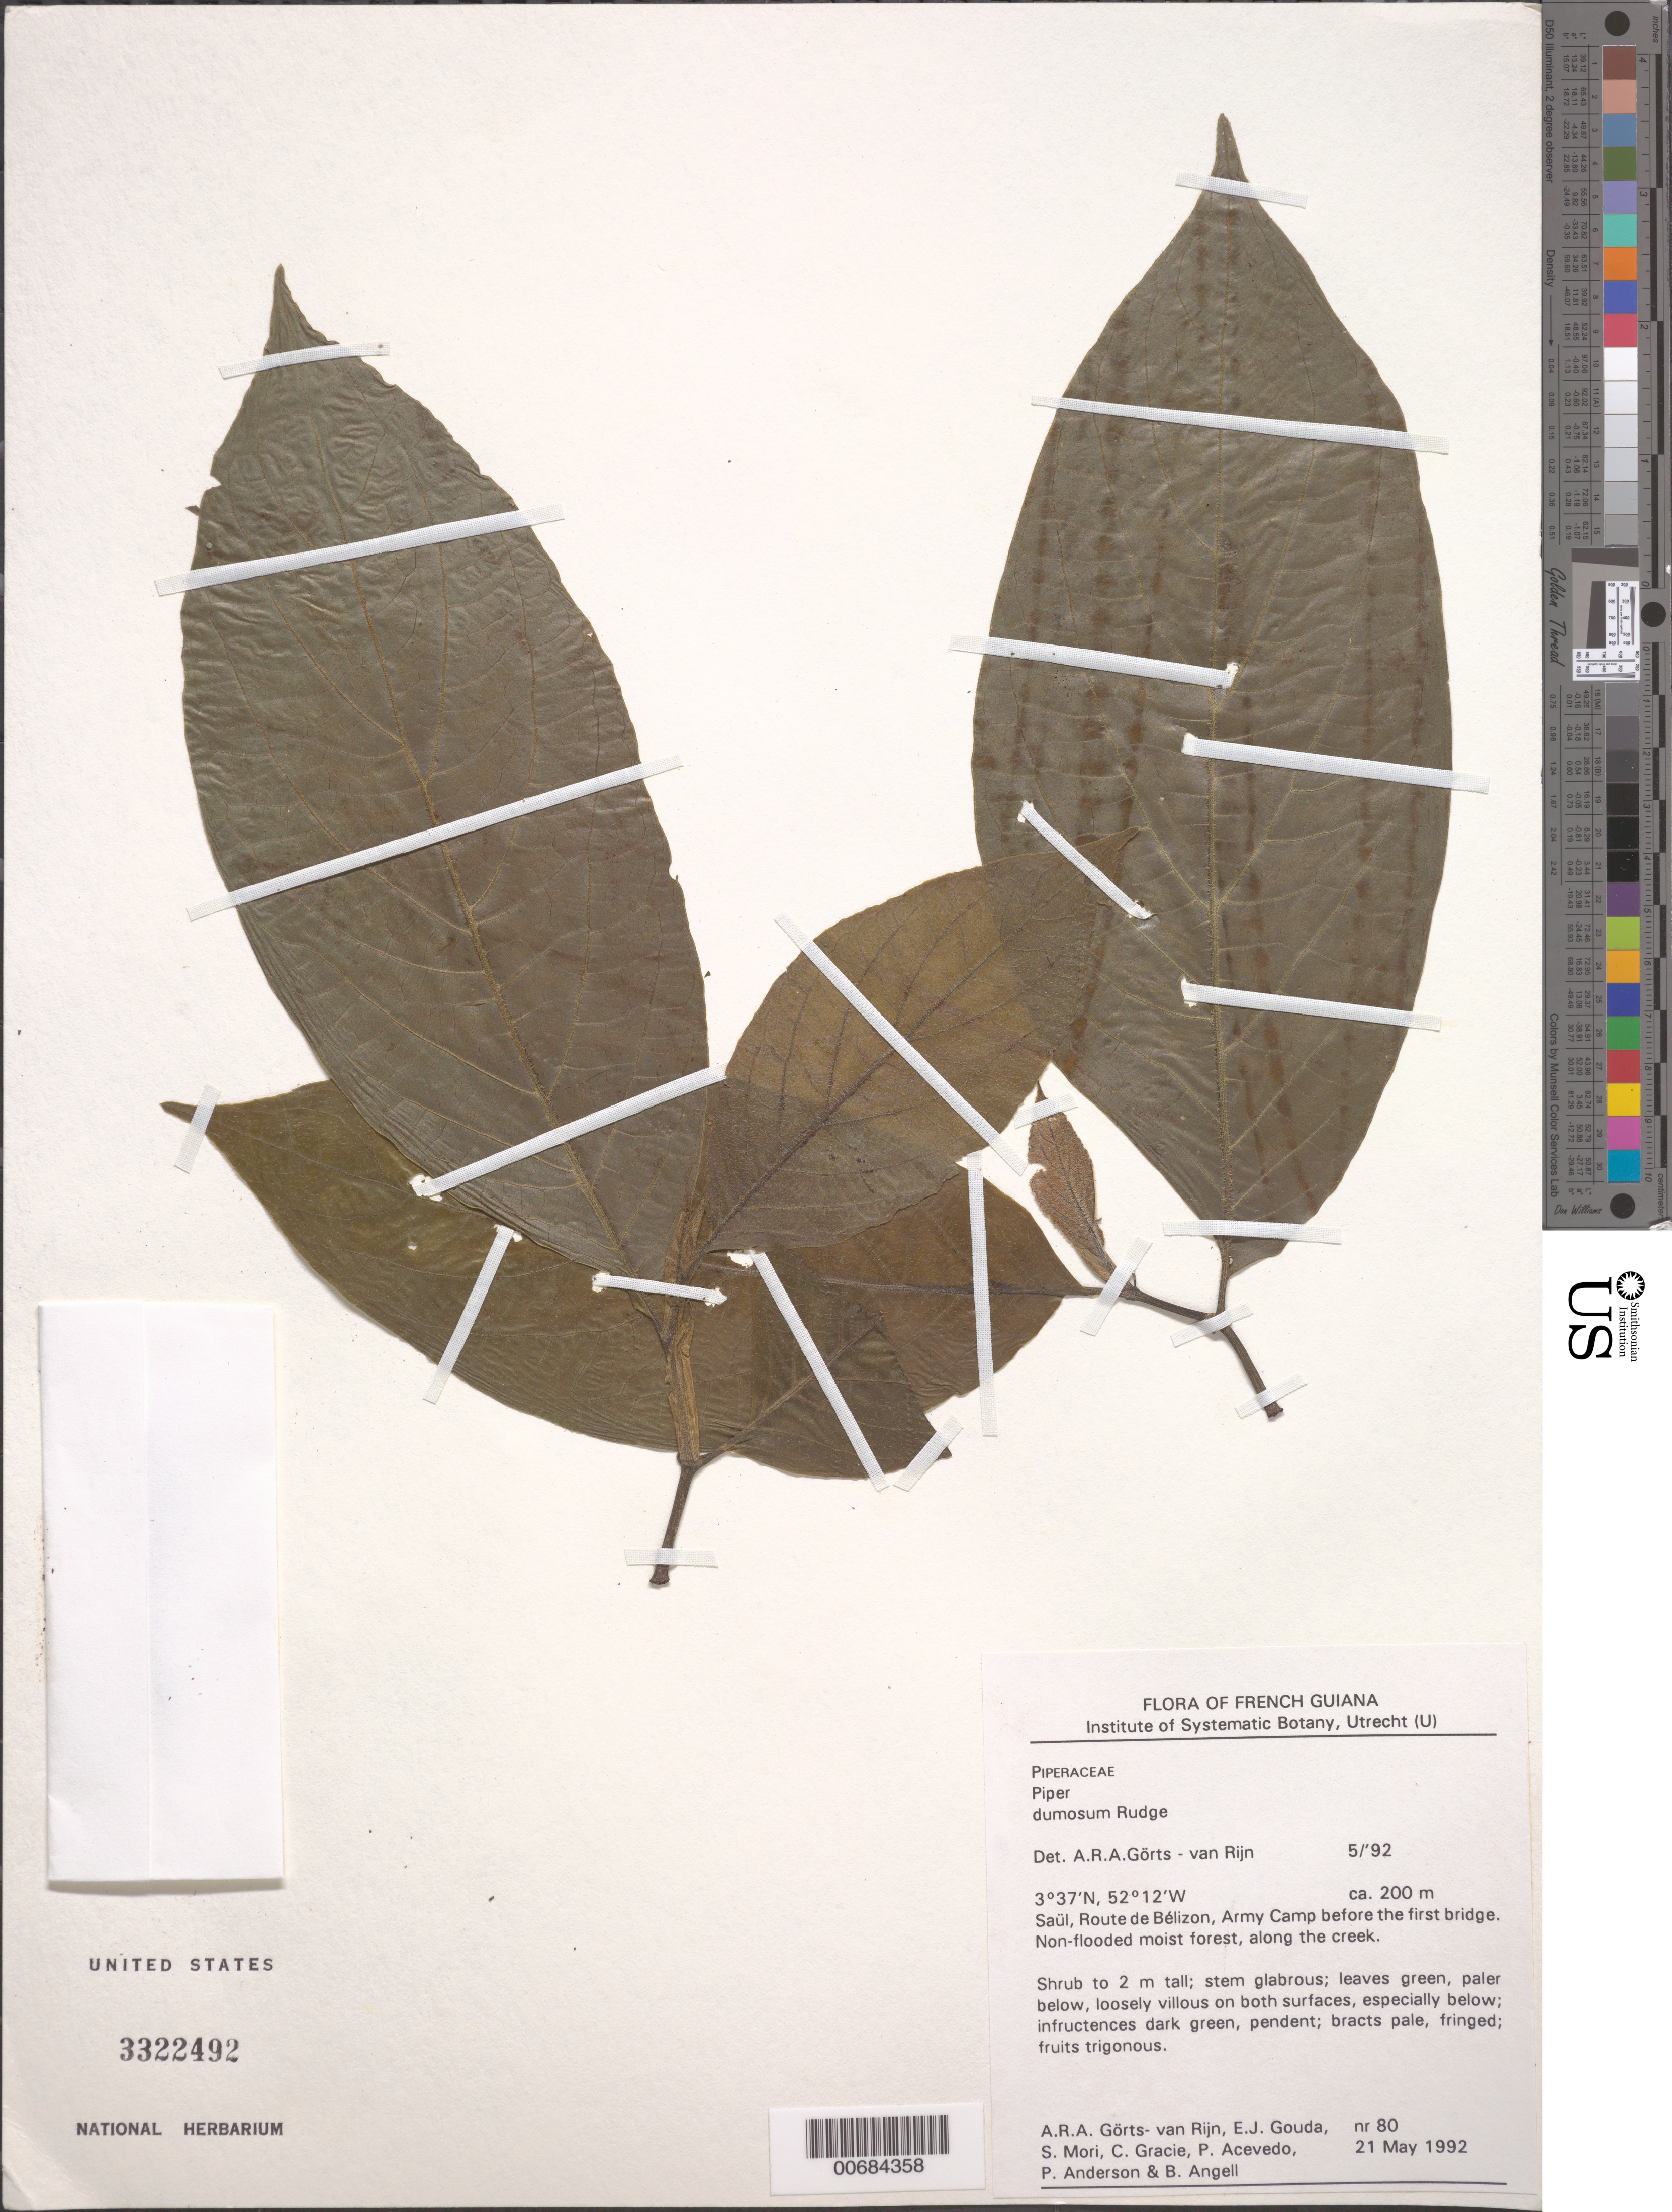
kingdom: Plantae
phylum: Tracheophyta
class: Magnoliopsida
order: Piperales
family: Piperaceae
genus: Piper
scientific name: Piper dumosum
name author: Rudge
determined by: Görts-van Rijn, A. R. A.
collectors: A. .R. A. Görts-van Rijn, E. J. Gouda, S. Mori, C. A. Gracie, P. Acevedo-Rodr., -- Anderson & Bobbi Angell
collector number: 80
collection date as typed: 21-May-92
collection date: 1992-05-21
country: French Guiana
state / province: Saint-Laurent-du-Maroni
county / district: Saül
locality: Route de Bélizon, at army camp before the first bridge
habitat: Nonflooded moist forest, along creek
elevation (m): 200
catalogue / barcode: US 3322492